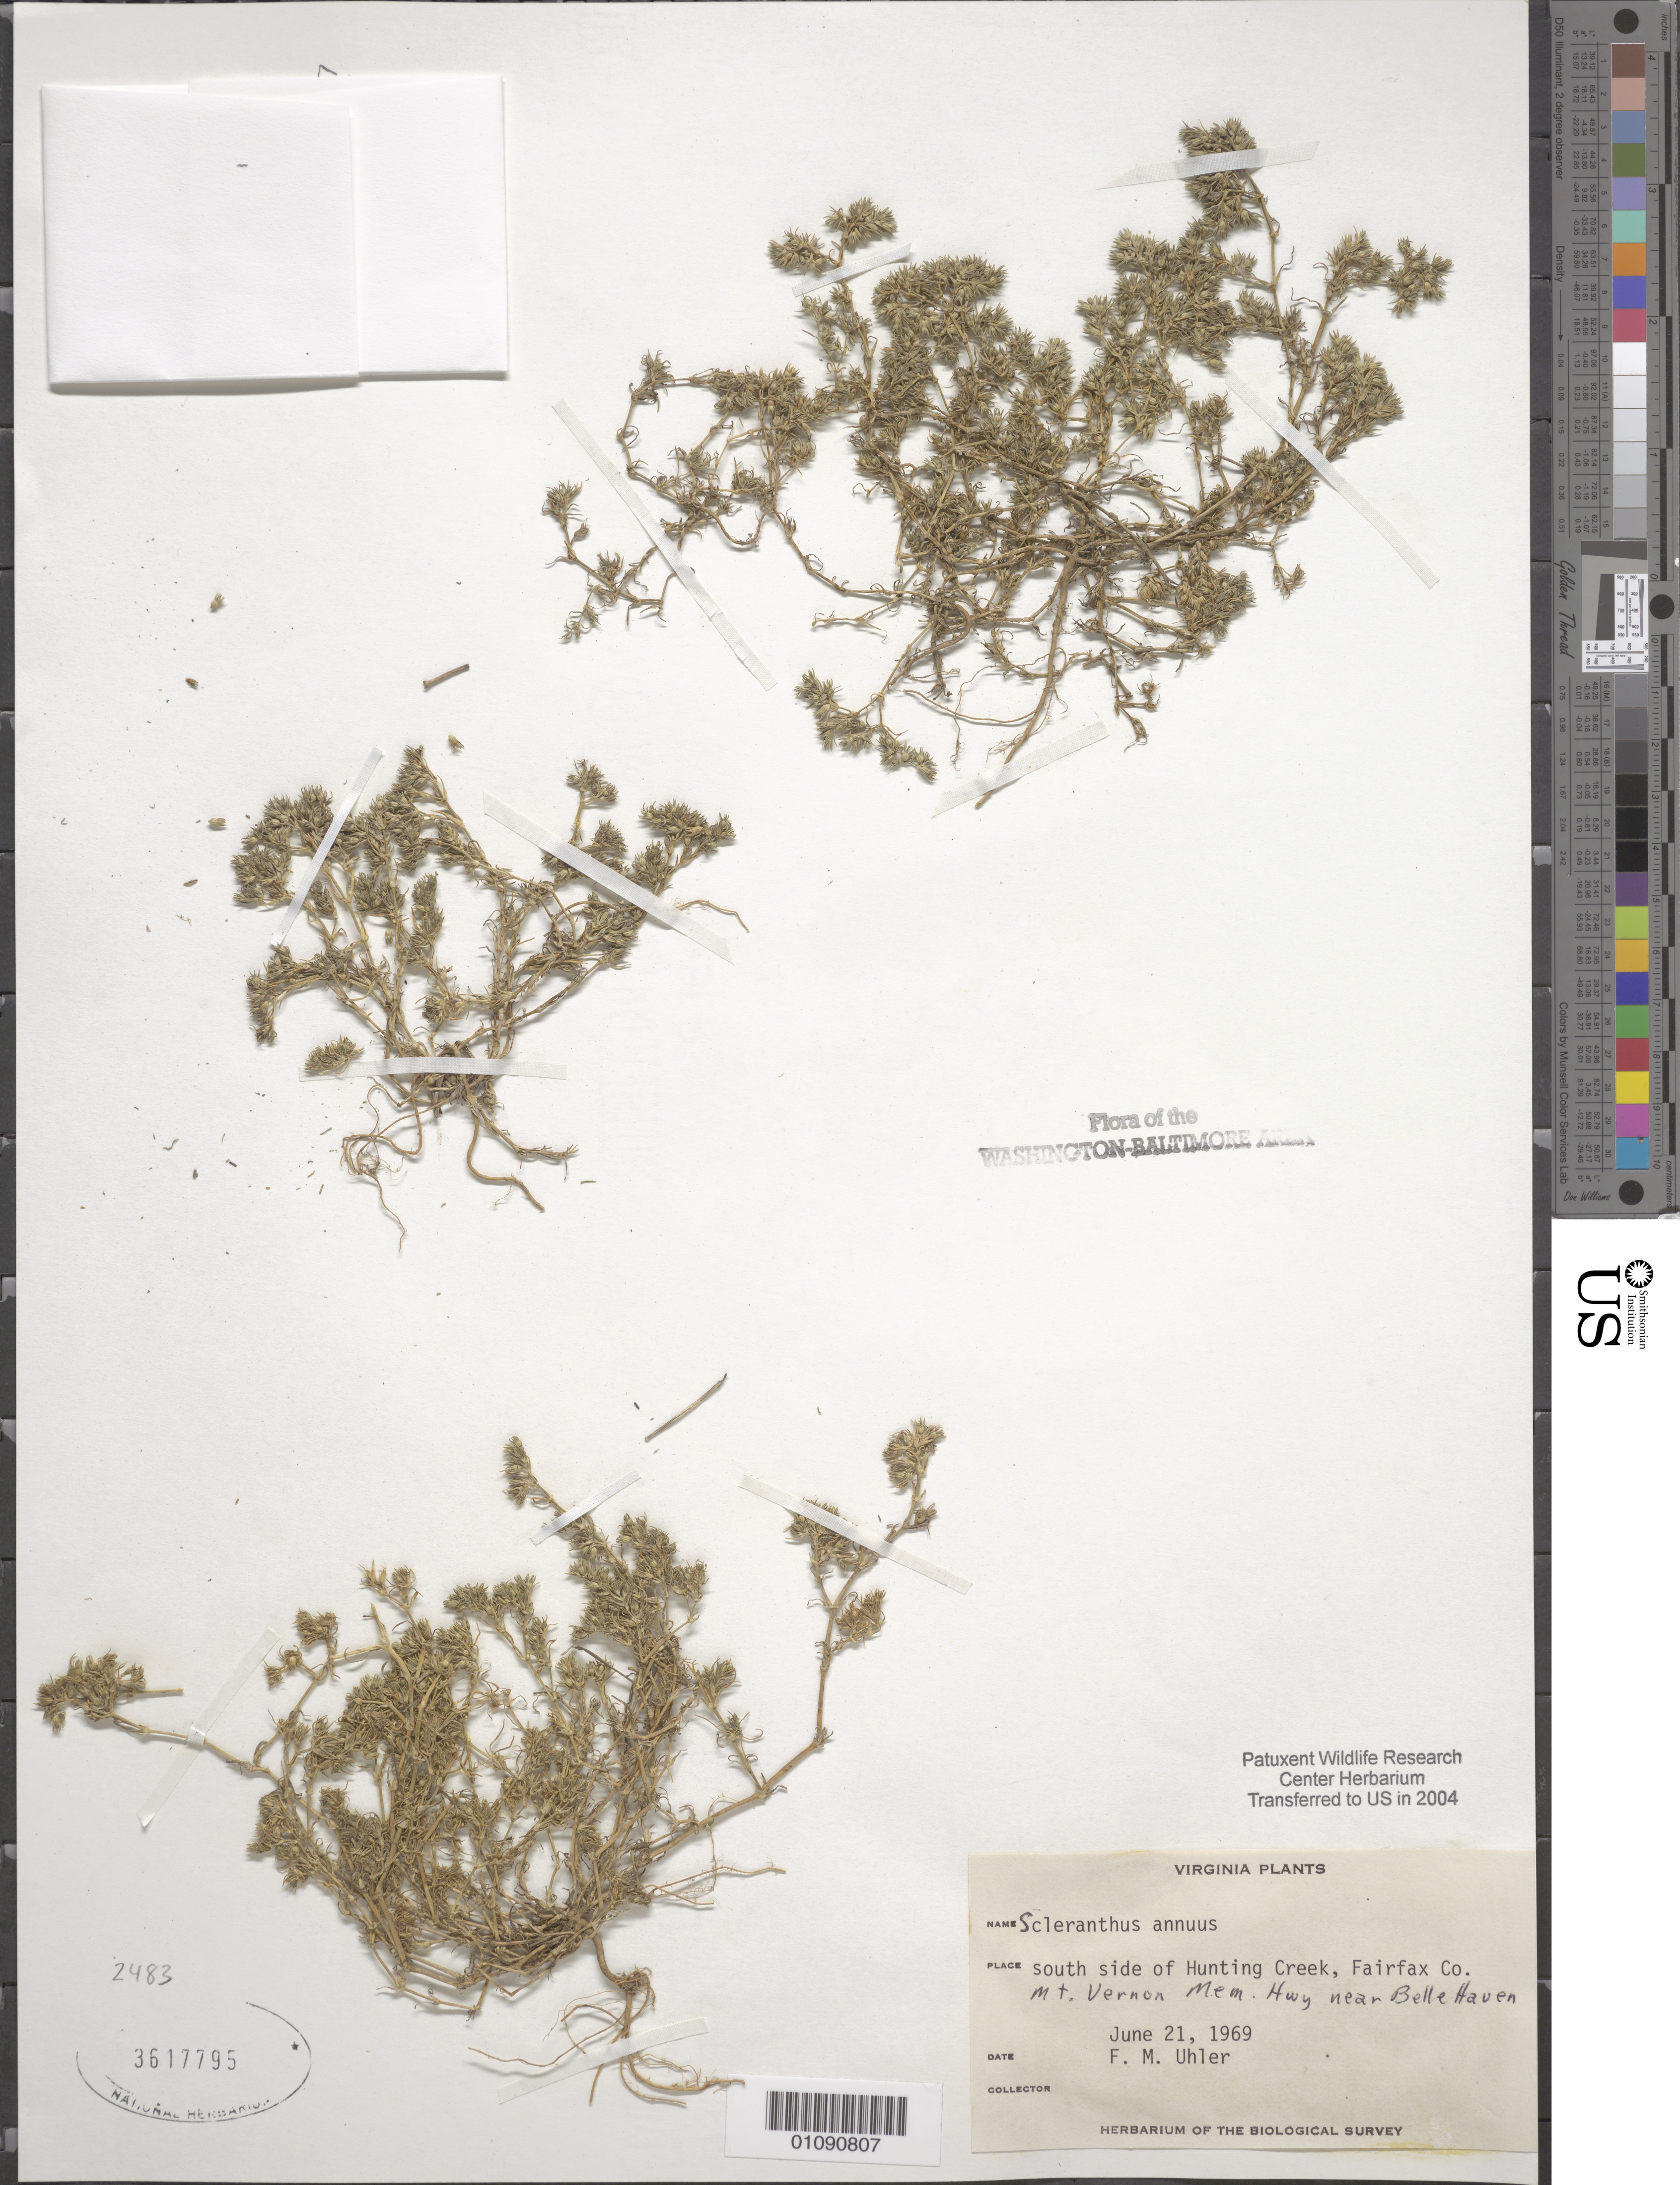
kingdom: Plantae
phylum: Tracheophyta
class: Magnoliopsida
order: Caryophyllales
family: Caryophyllaceae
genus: Scleranthus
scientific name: Scleranthus annuus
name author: L.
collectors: F. M. Uhler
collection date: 1969-06-21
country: United States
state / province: Virginia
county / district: Fairfax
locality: Mt. Vernon Memorial Hwy. near Belle Haven. S. side of Hunting Creek.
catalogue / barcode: US 3617795